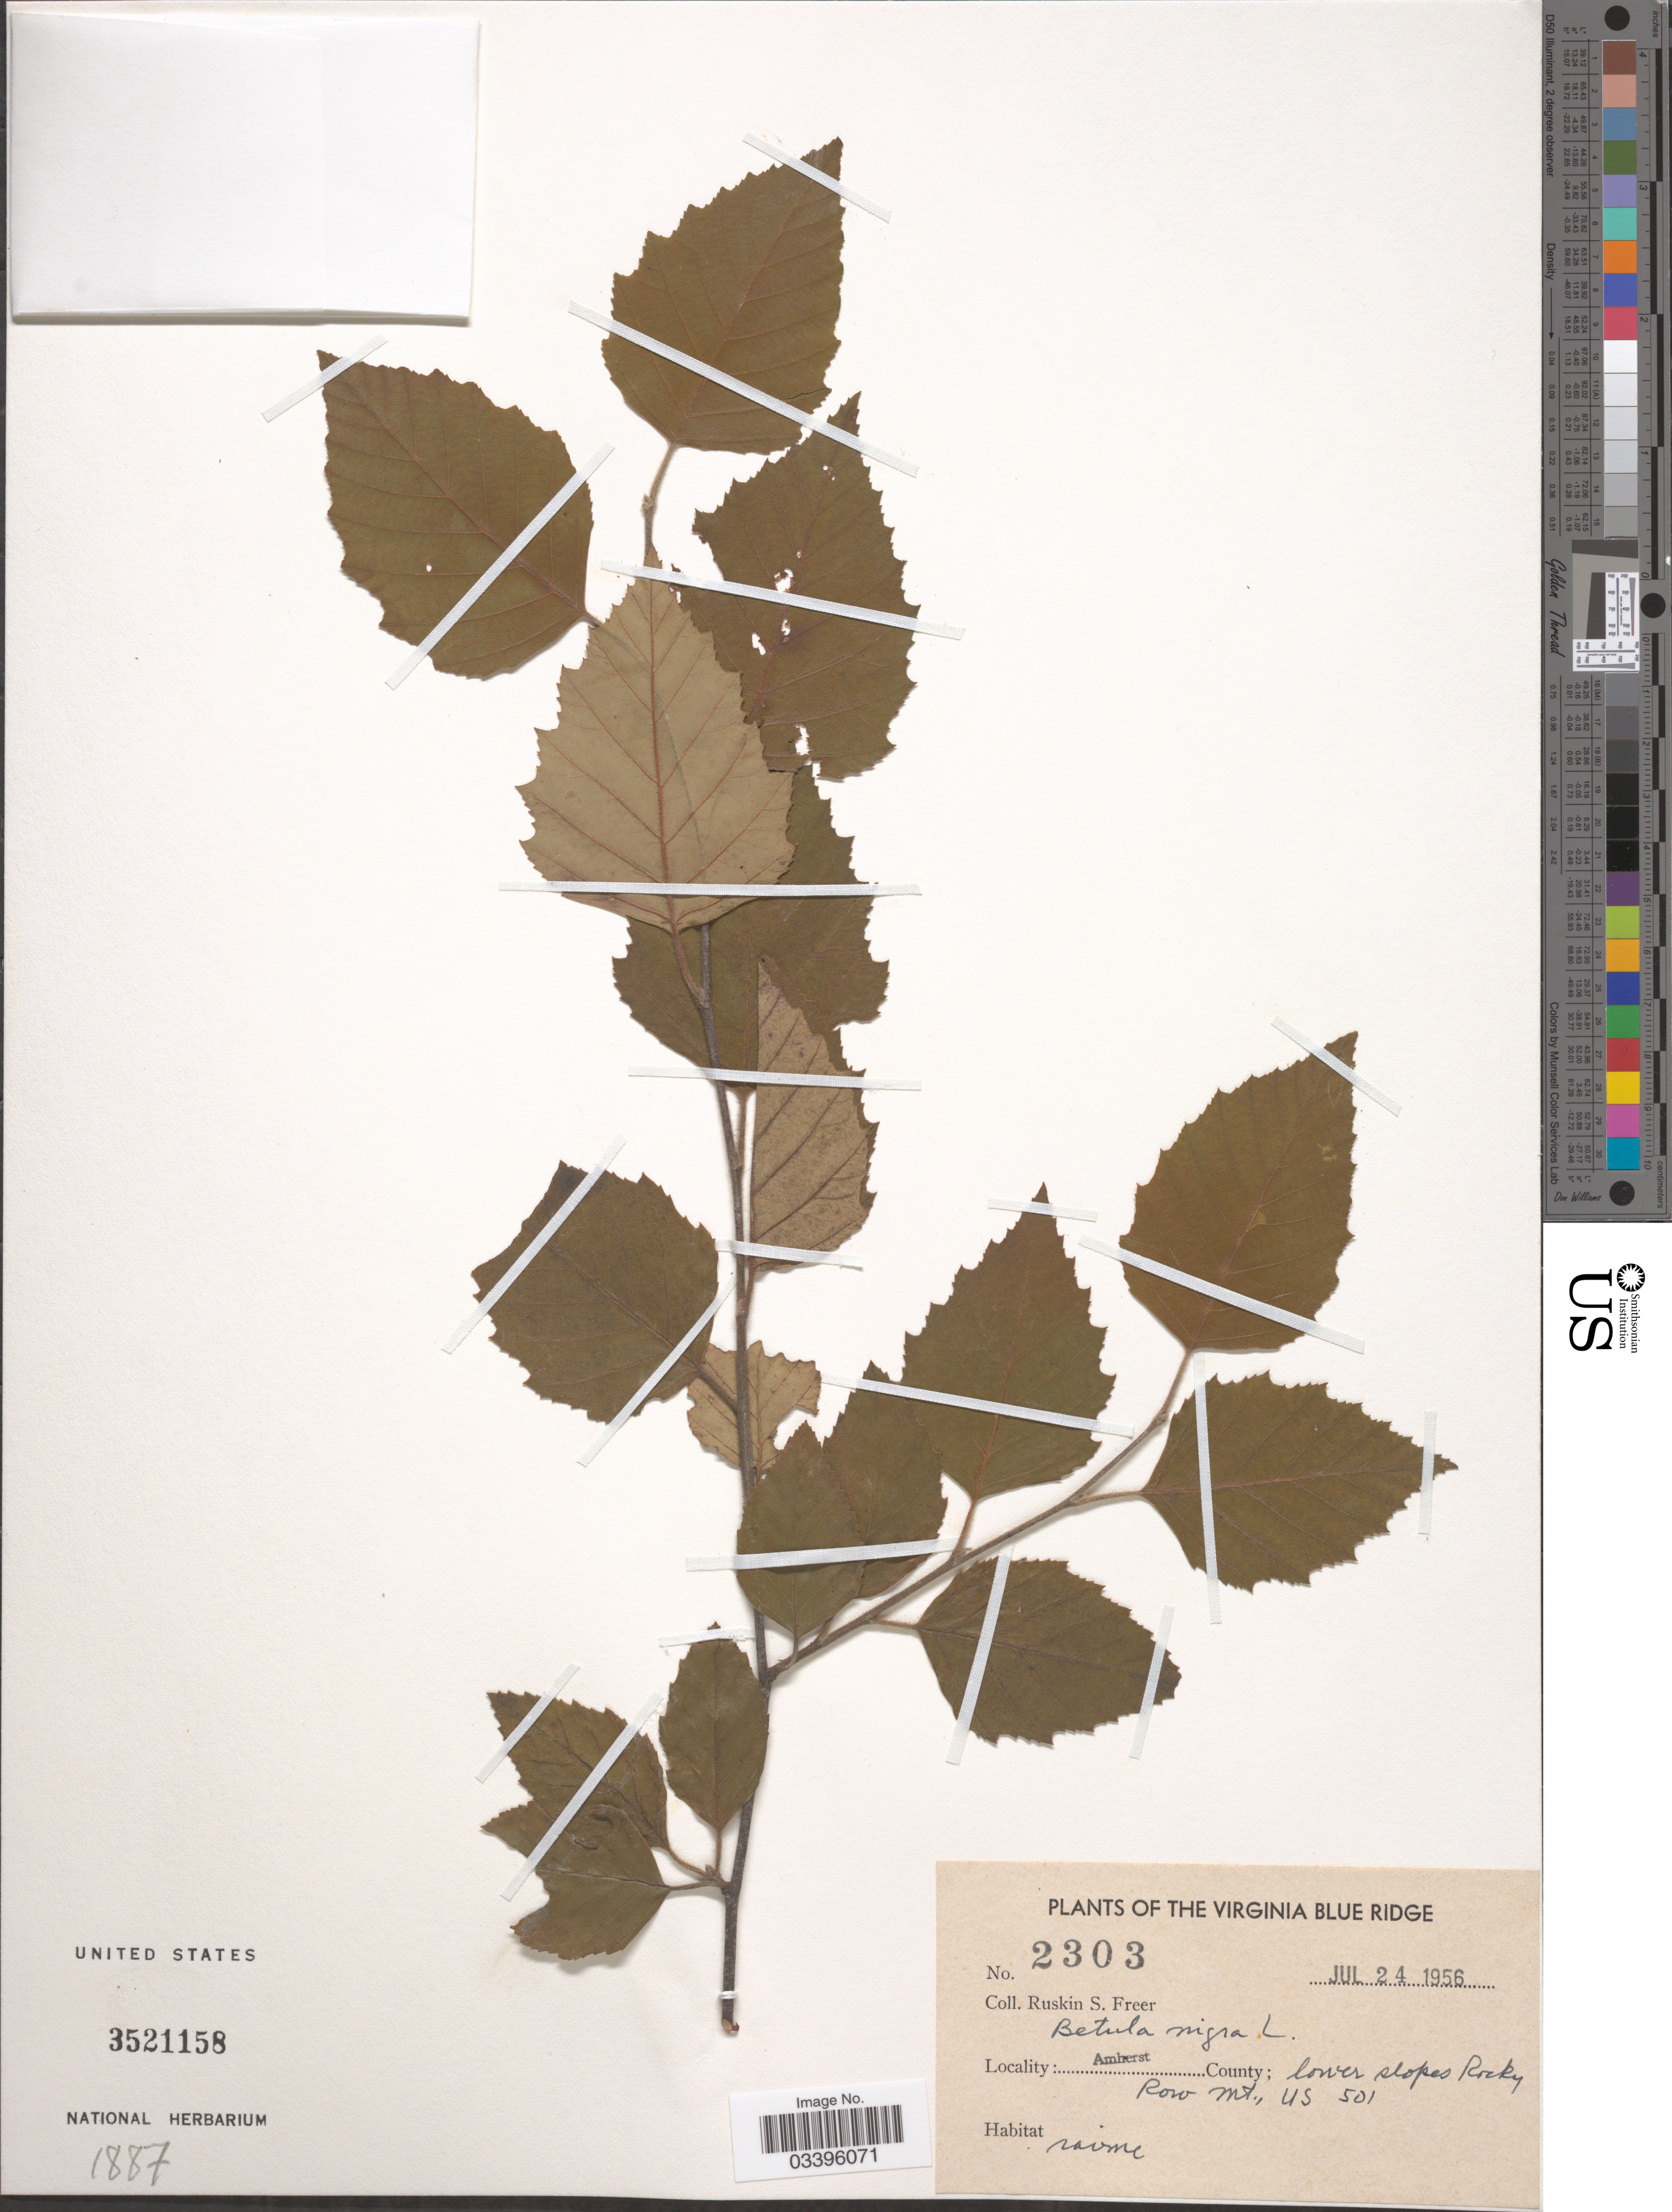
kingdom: Plantae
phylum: Tracheophyta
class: Magnoliopsida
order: Fagales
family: Betulaceae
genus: Betula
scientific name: Betula nigra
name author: L.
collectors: R. Freer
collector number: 2303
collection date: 1956-07-24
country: United States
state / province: Virginia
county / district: Amherst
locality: The Virginia Blue Ridge, Amberst County; lower slopes Rocky Row Mt., US 501.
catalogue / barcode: US 3521158